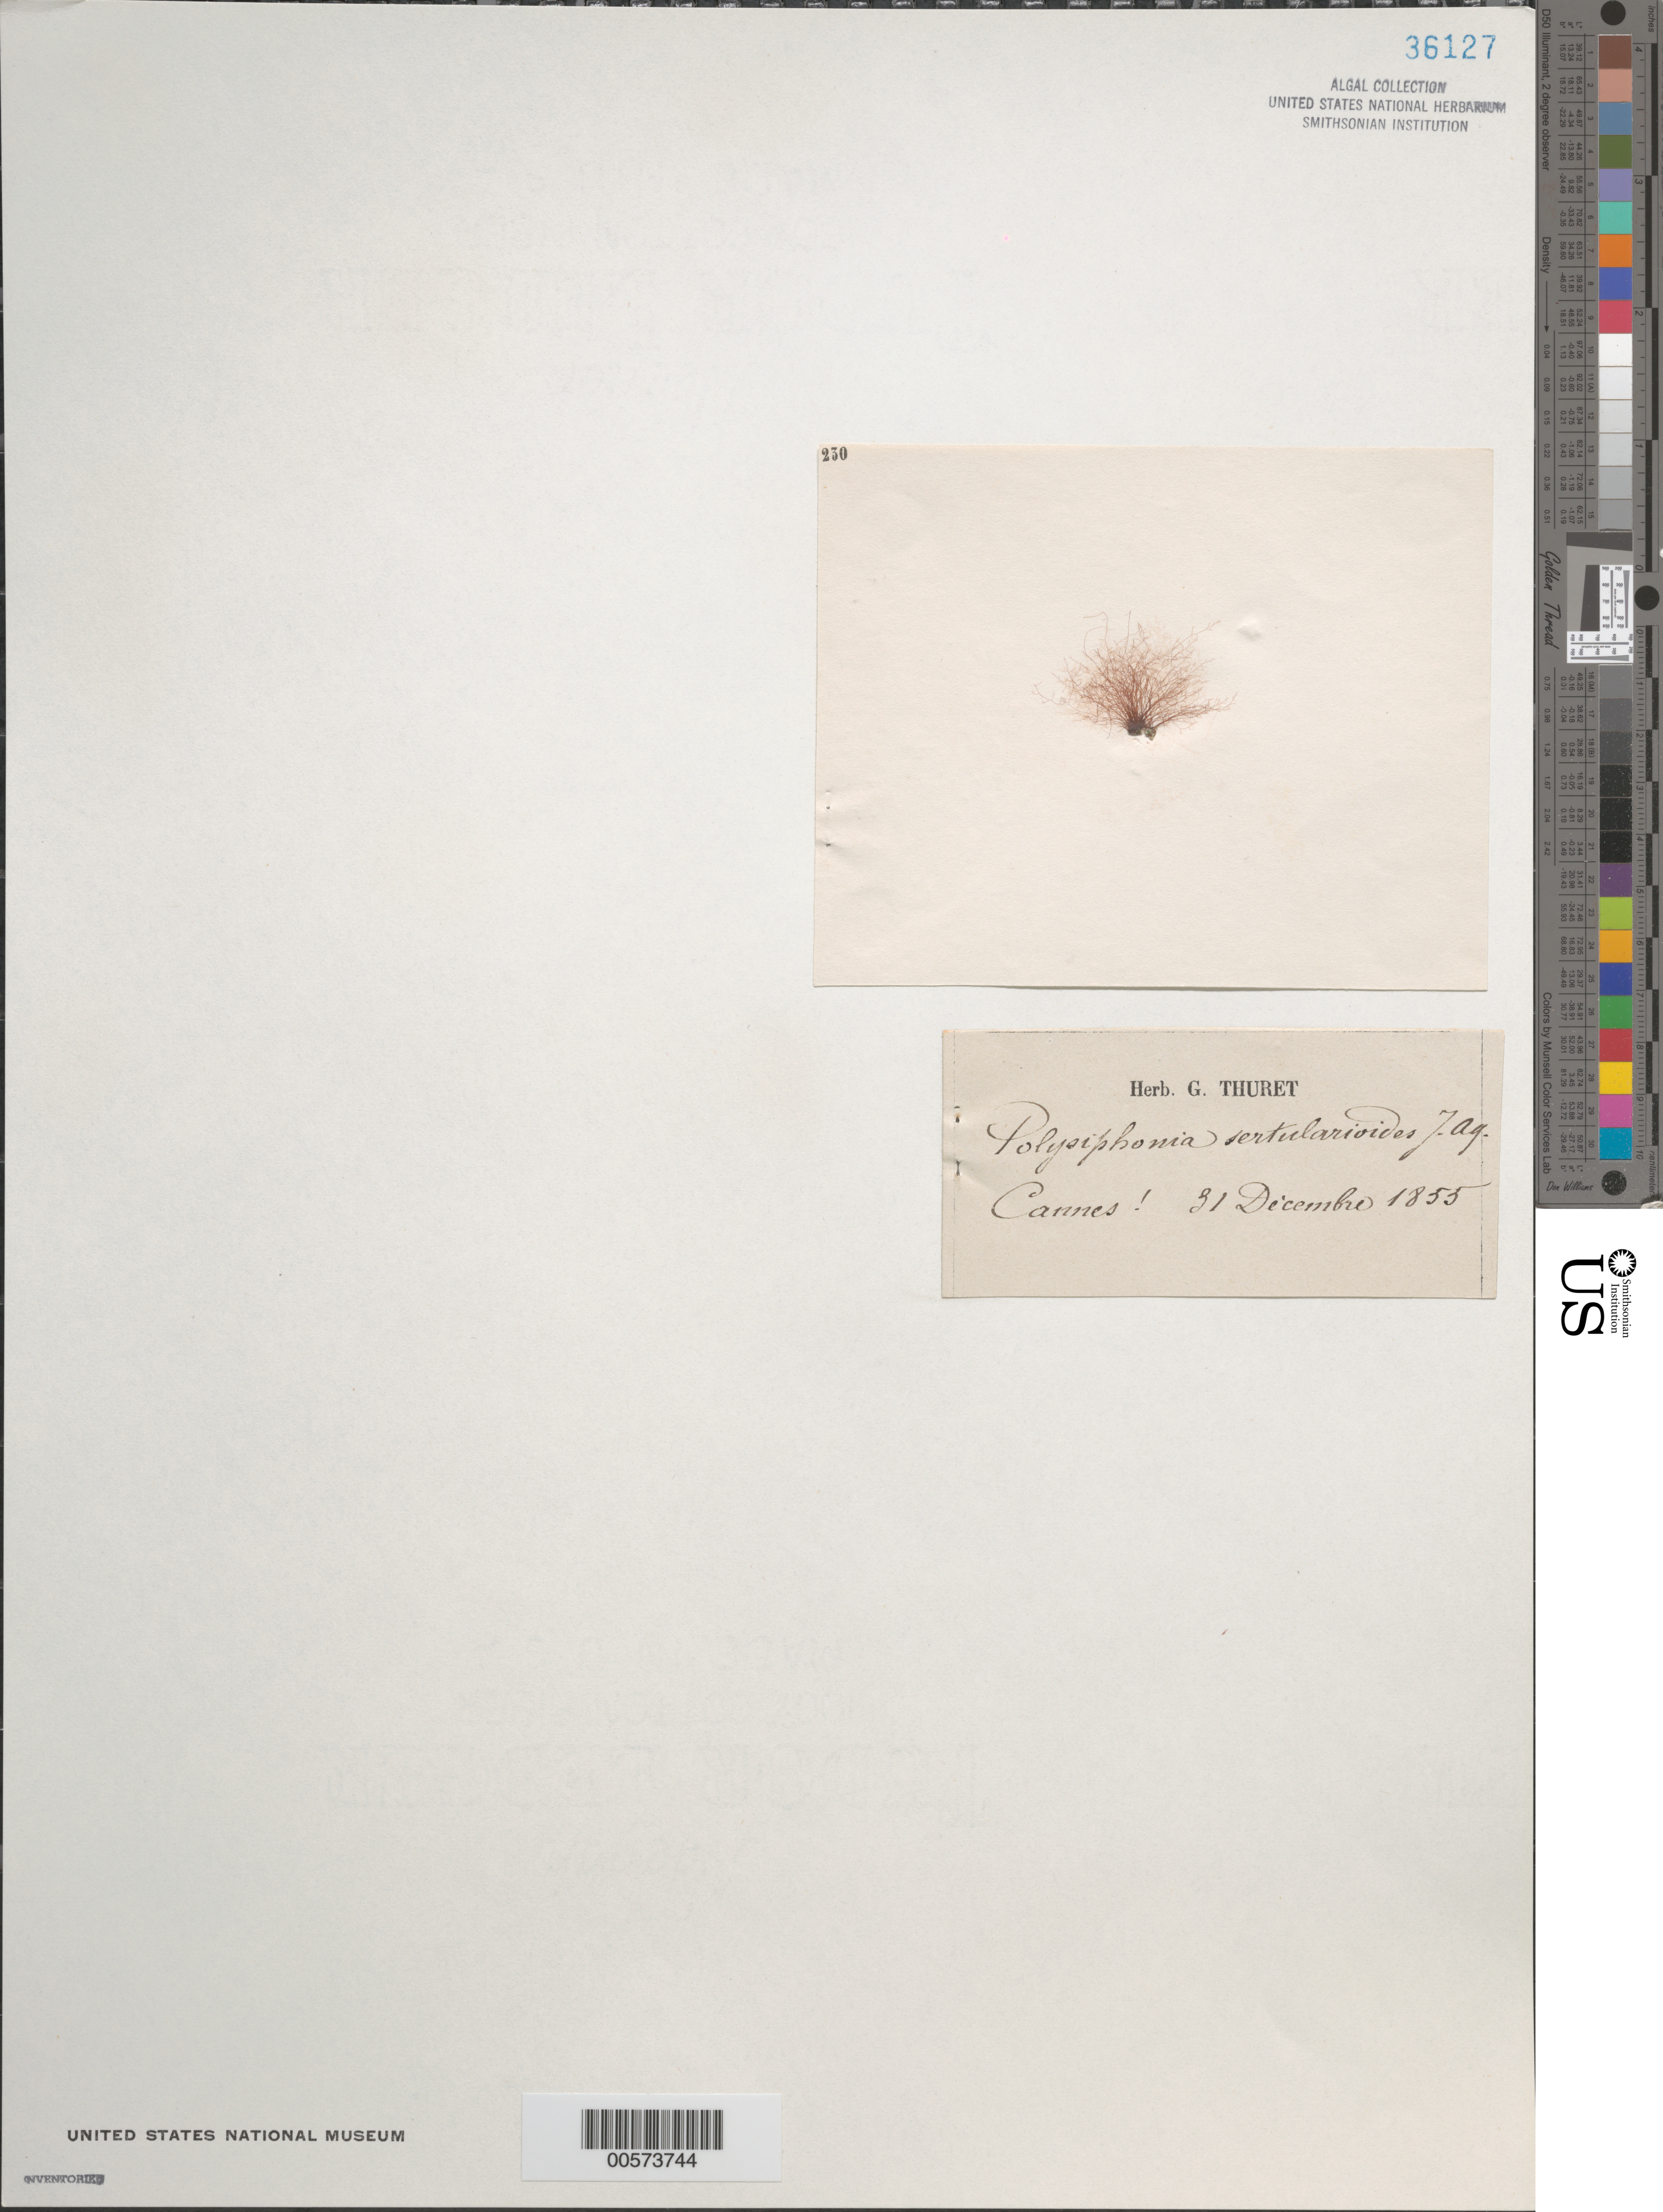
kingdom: Plantae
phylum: Rhodophyta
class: Florideophyceae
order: Ceramiales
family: Rhodomelaceae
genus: Polysiphonia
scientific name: Polysiphonia sertularioides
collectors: Thuret, G. (herbarium)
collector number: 230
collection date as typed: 31 Dec 1855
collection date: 1855-12-31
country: France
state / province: Provence-Alpes-Côte d'Azur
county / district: Alpes-Maritimes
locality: Cannes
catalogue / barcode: US 36127